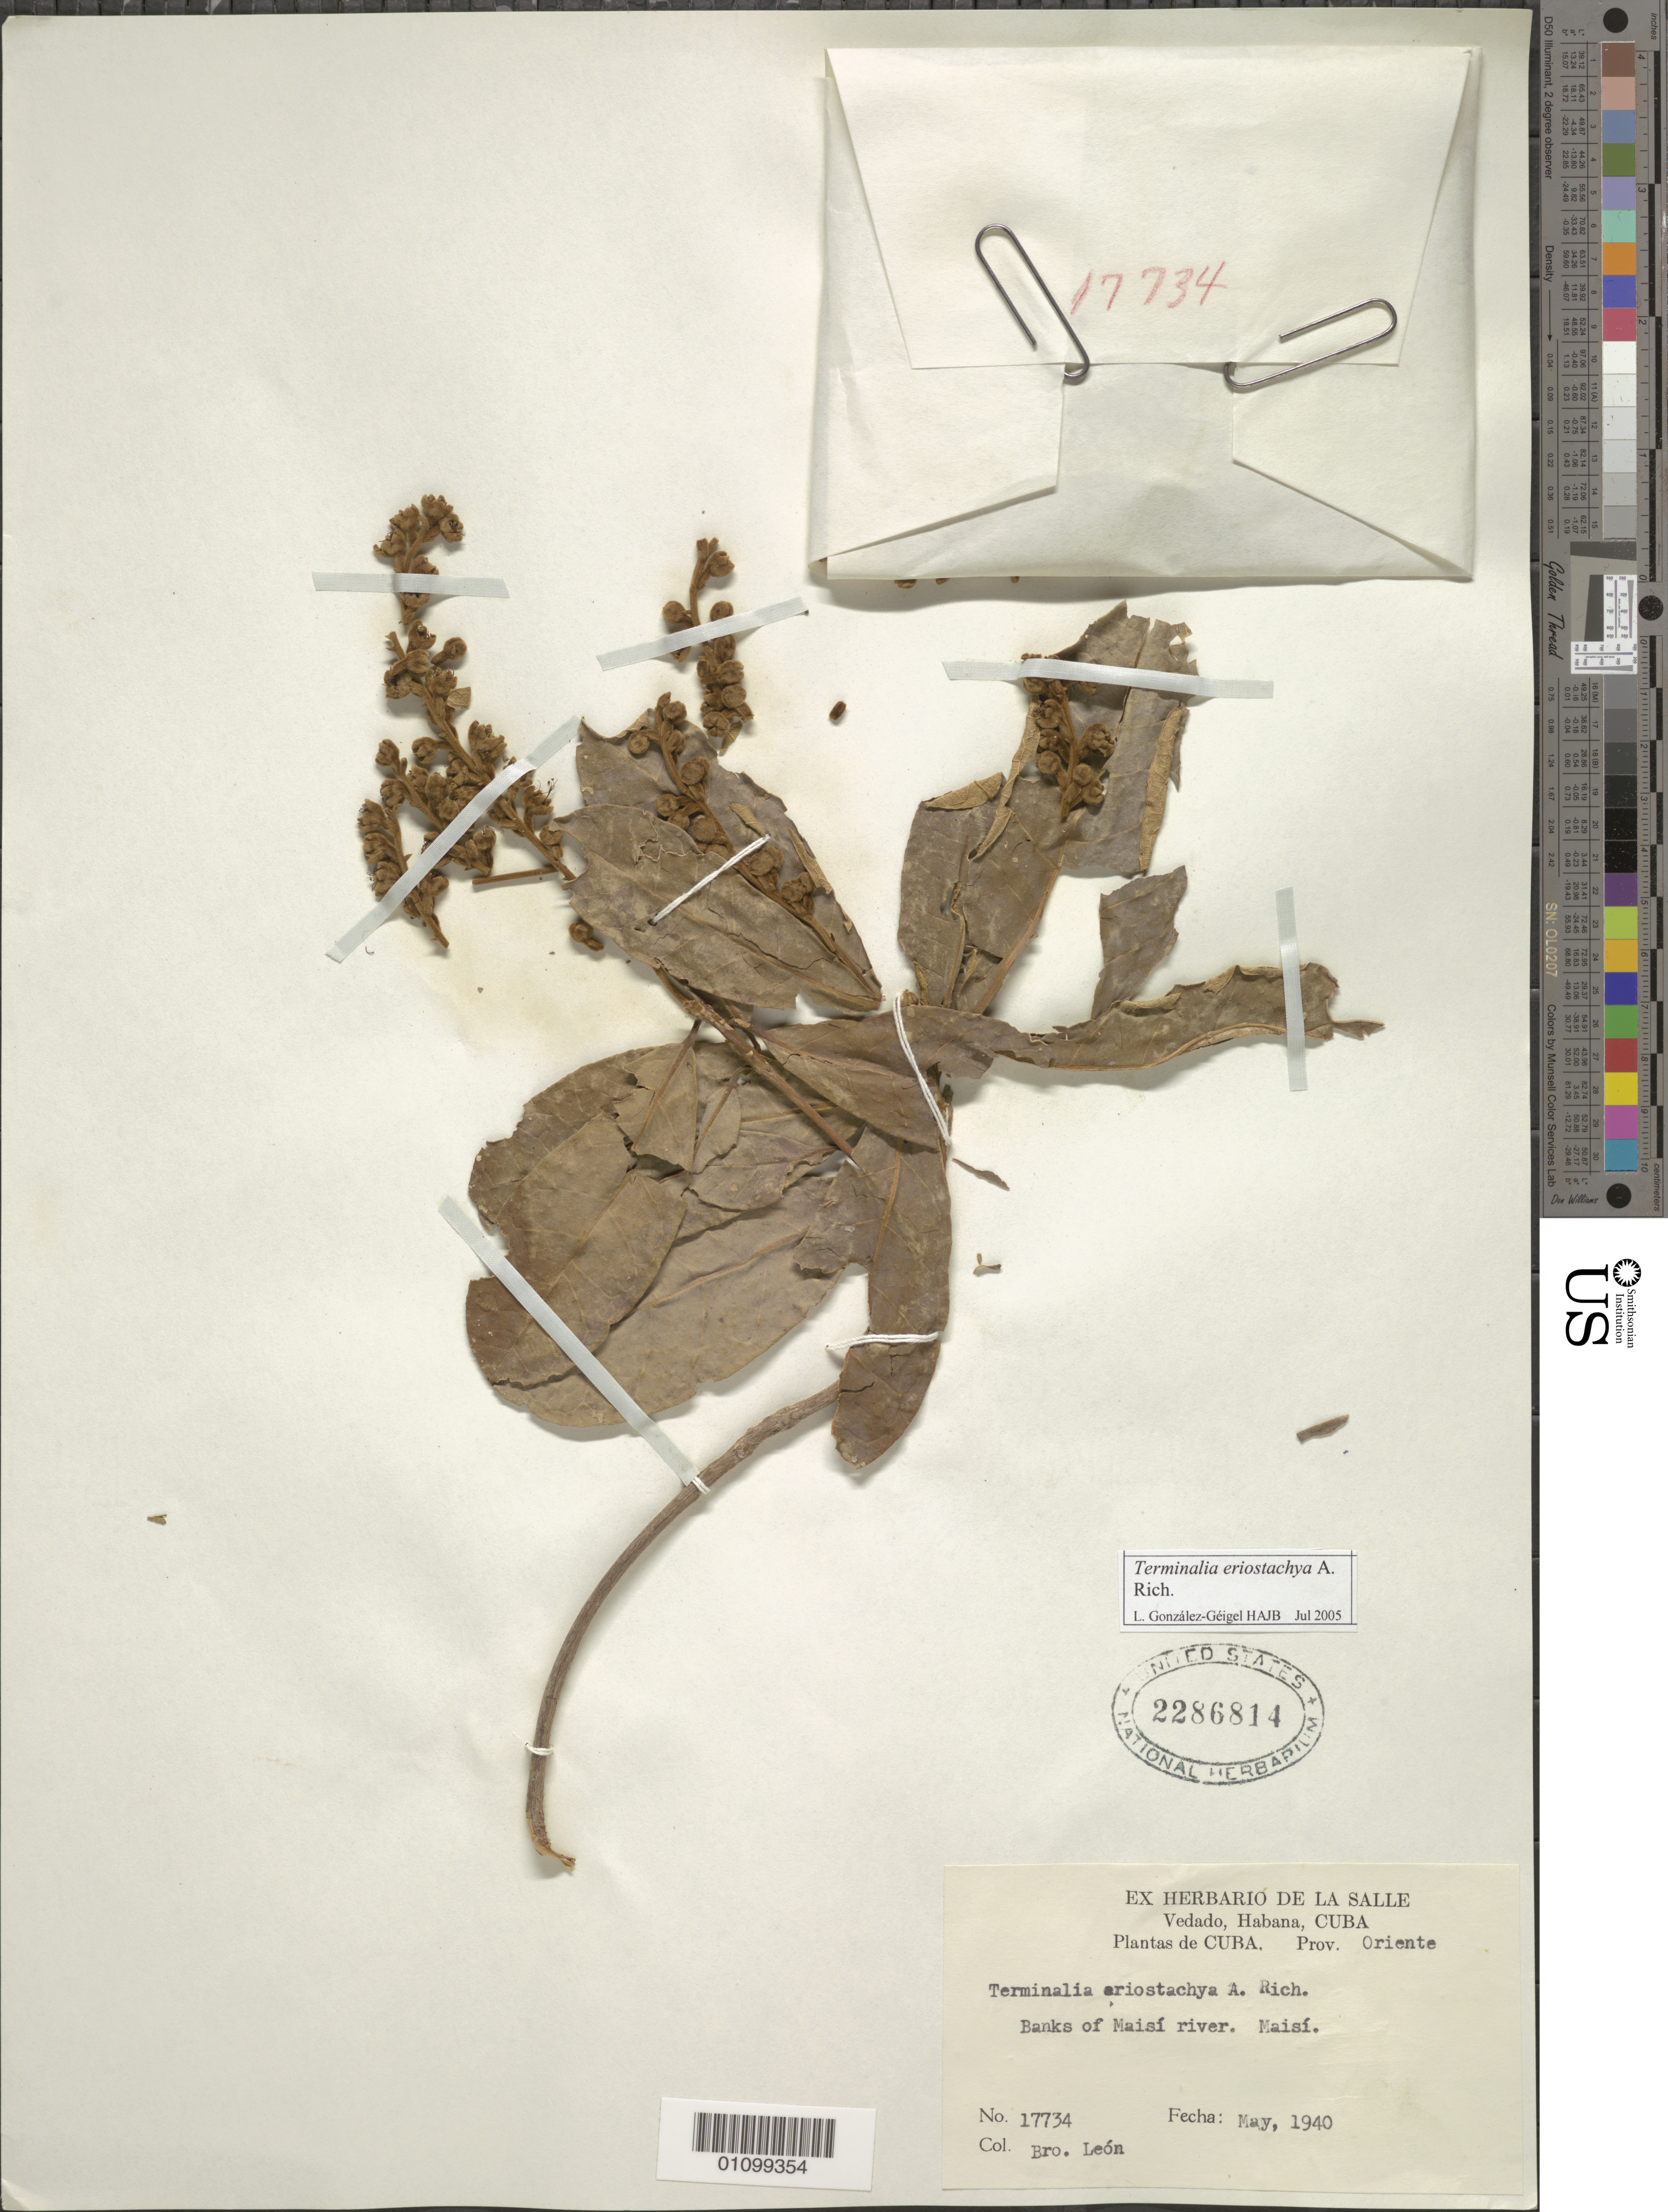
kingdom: Plantae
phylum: Tracheophyta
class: Magnoliopsida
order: Myrtales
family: Combretaceae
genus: Terminalia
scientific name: Terminalia eriostachya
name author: A. Rich.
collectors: Bro. León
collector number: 17734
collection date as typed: May 1940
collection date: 1940-05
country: Cuba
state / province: Oriente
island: Cuba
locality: Banks of Maisi river Maisi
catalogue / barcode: US 2286814